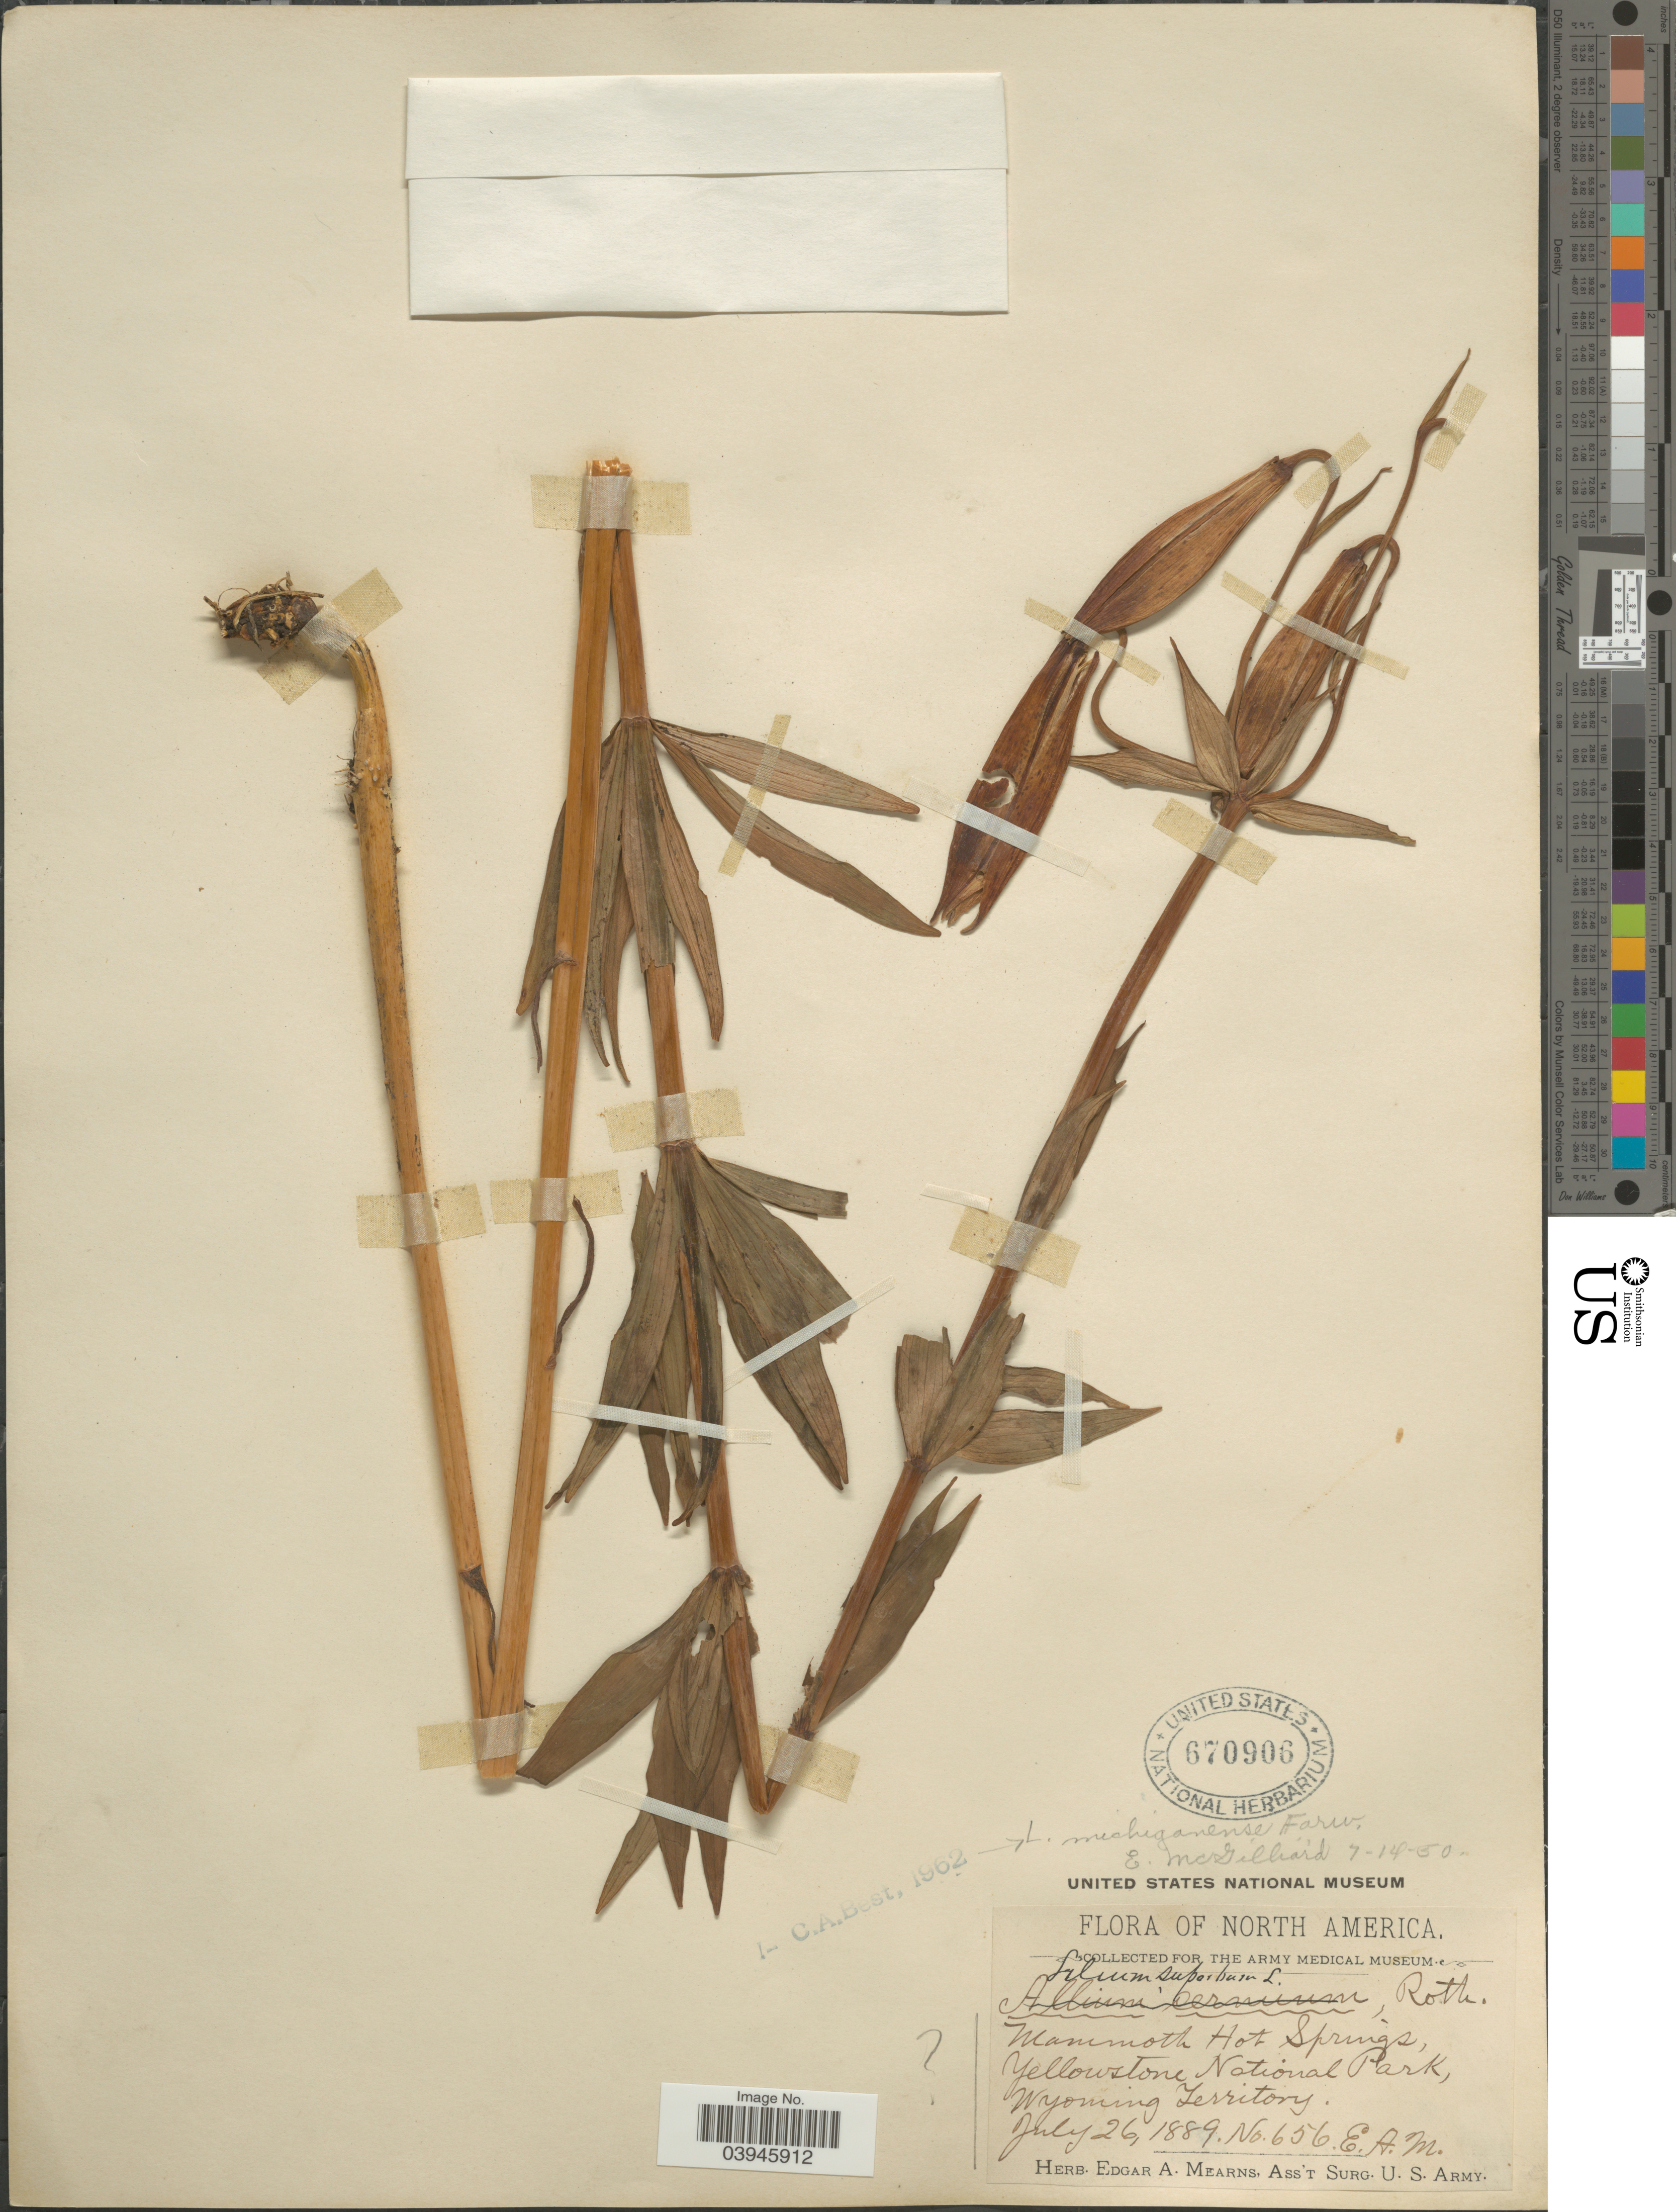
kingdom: Plantae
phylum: Tracheophyta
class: Liliopsida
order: Liliales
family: Liliaceae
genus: Lilium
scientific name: Lilium michiganense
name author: Farw.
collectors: E. A. Mearns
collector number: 656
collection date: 1889-07-26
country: United States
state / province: Wyoming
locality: Mammoth Hot Springs, Yellowstone National Park, Wyoming Territory.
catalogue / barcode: US 670906